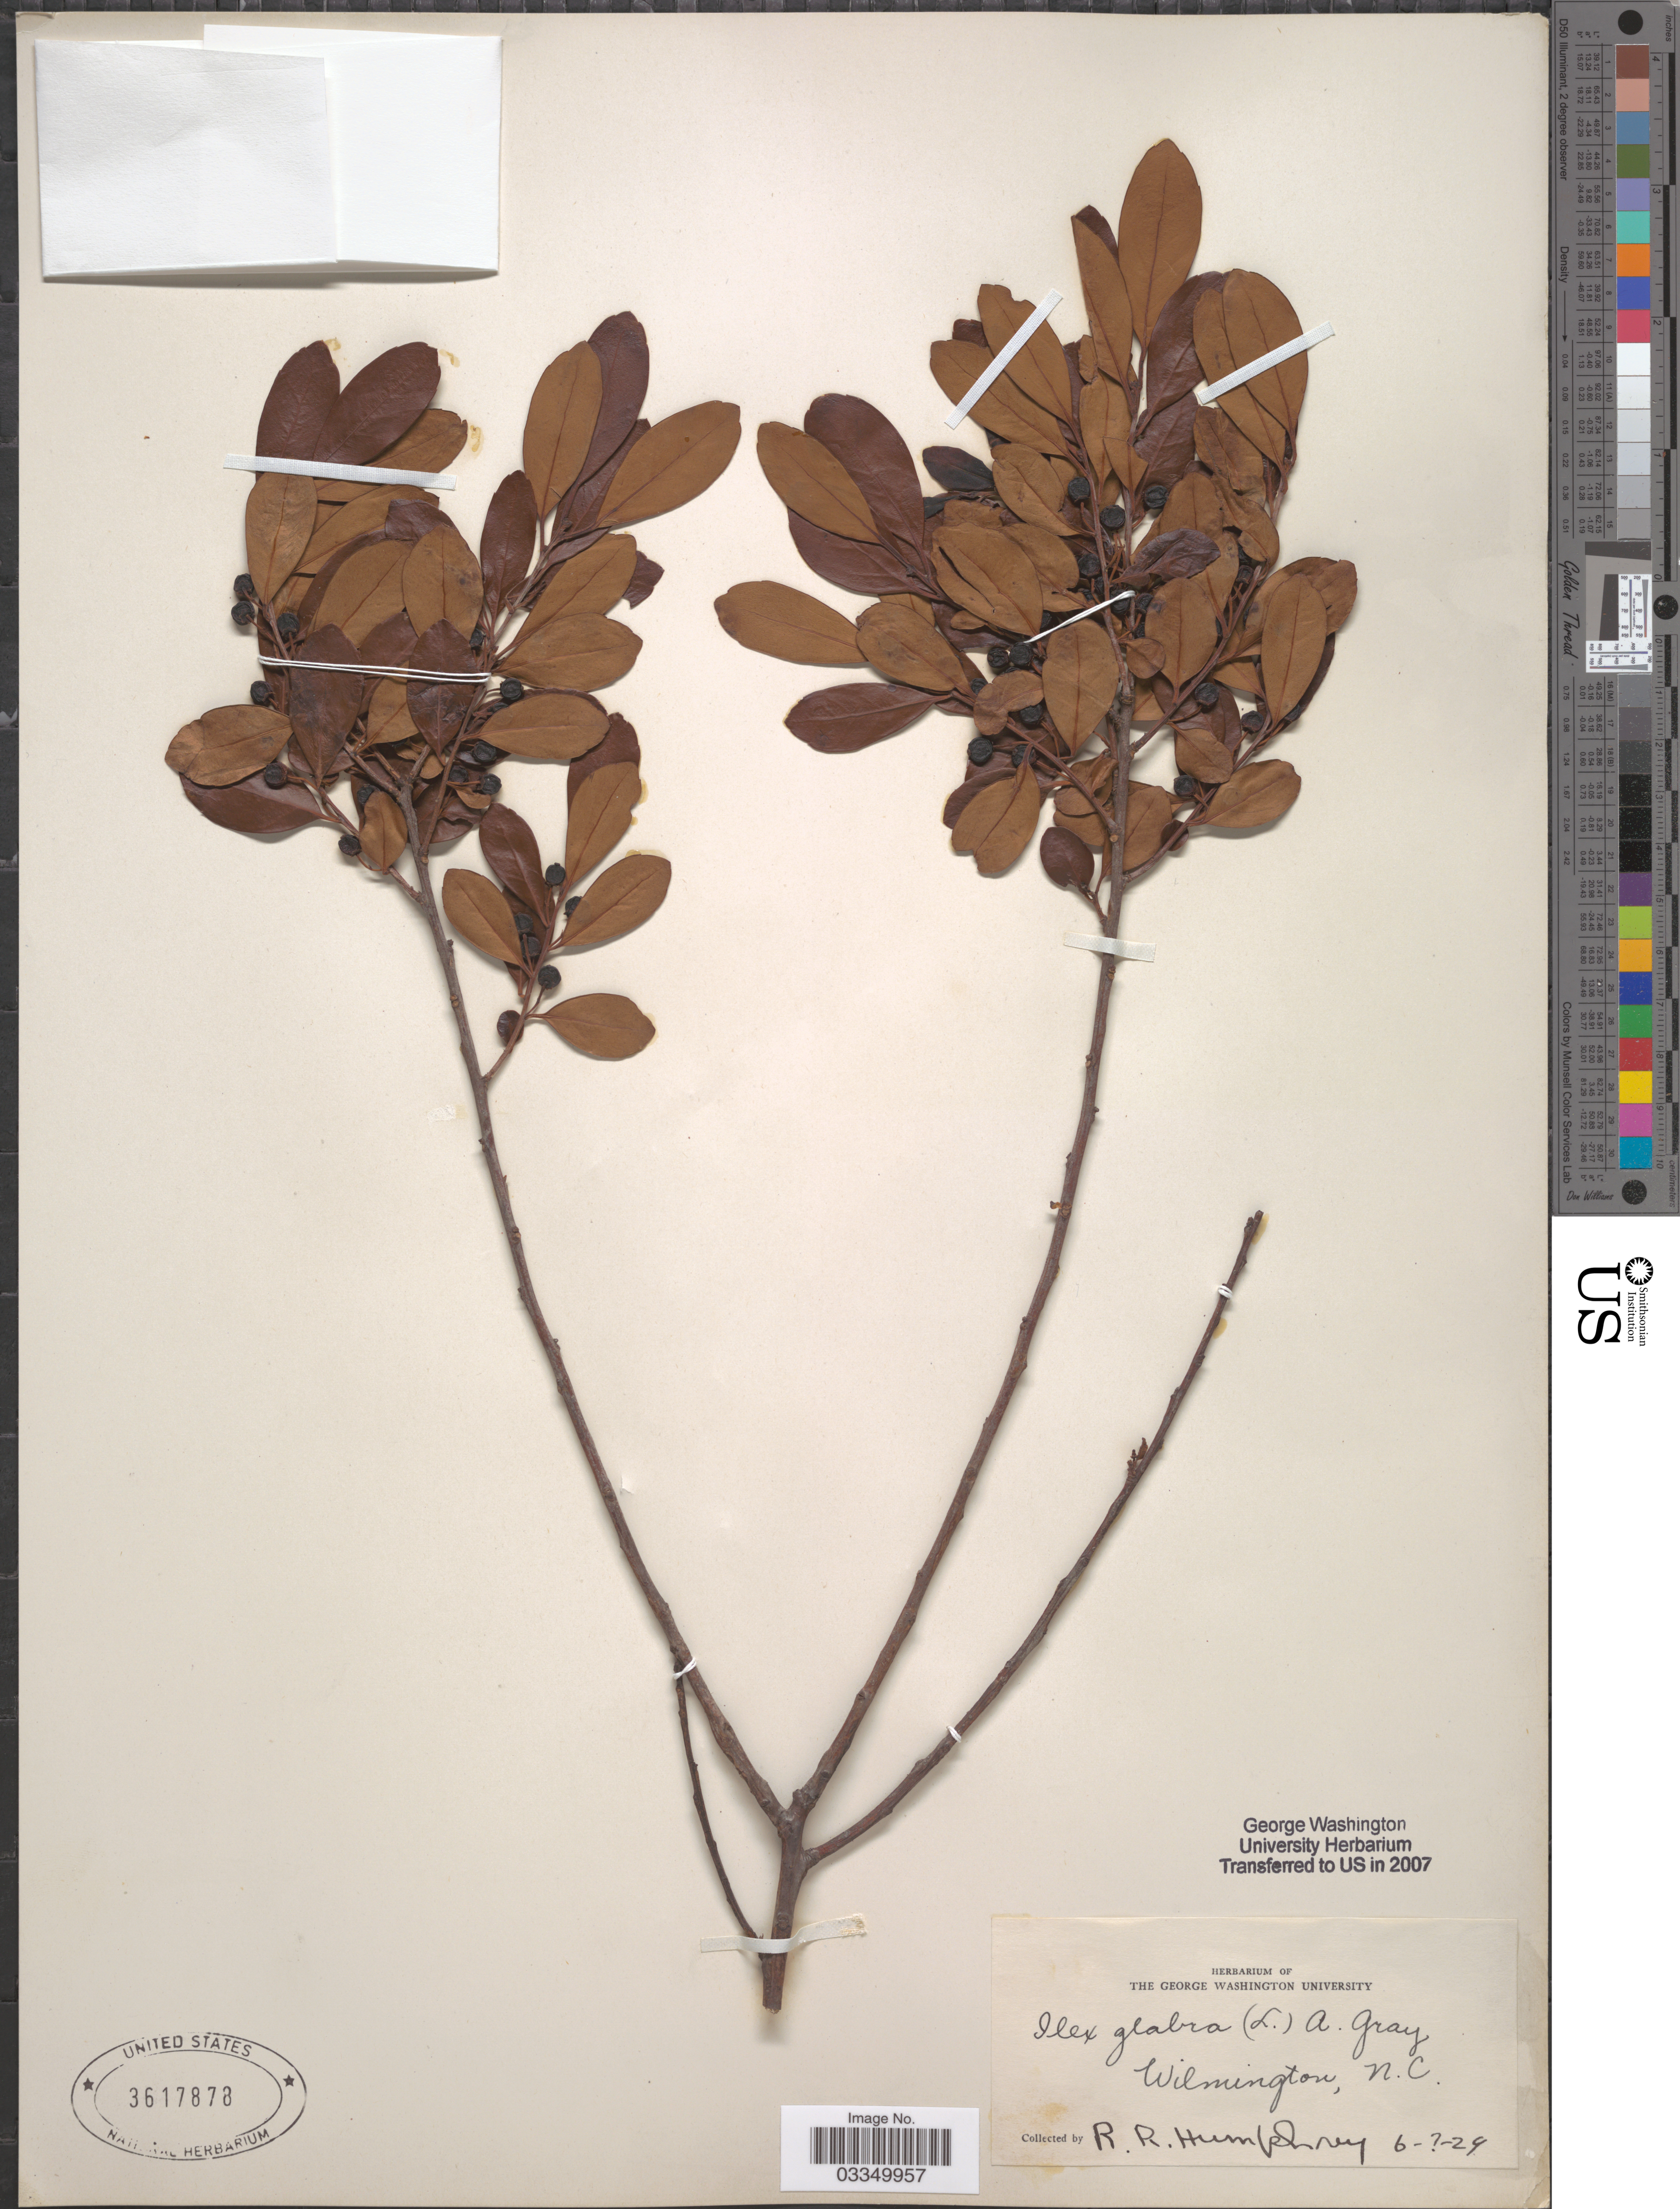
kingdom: Plantae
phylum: Tracheophyta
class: Magnoliopsida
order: Aquifoliales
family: Aquifoliaceae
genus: Ilex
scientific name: Ilex glabra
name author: (L.) A. Gray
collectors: R. Humphrey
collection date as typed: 6-?-29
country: United States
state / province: North Carolina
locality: Wilmington.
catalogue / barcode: US 3617878